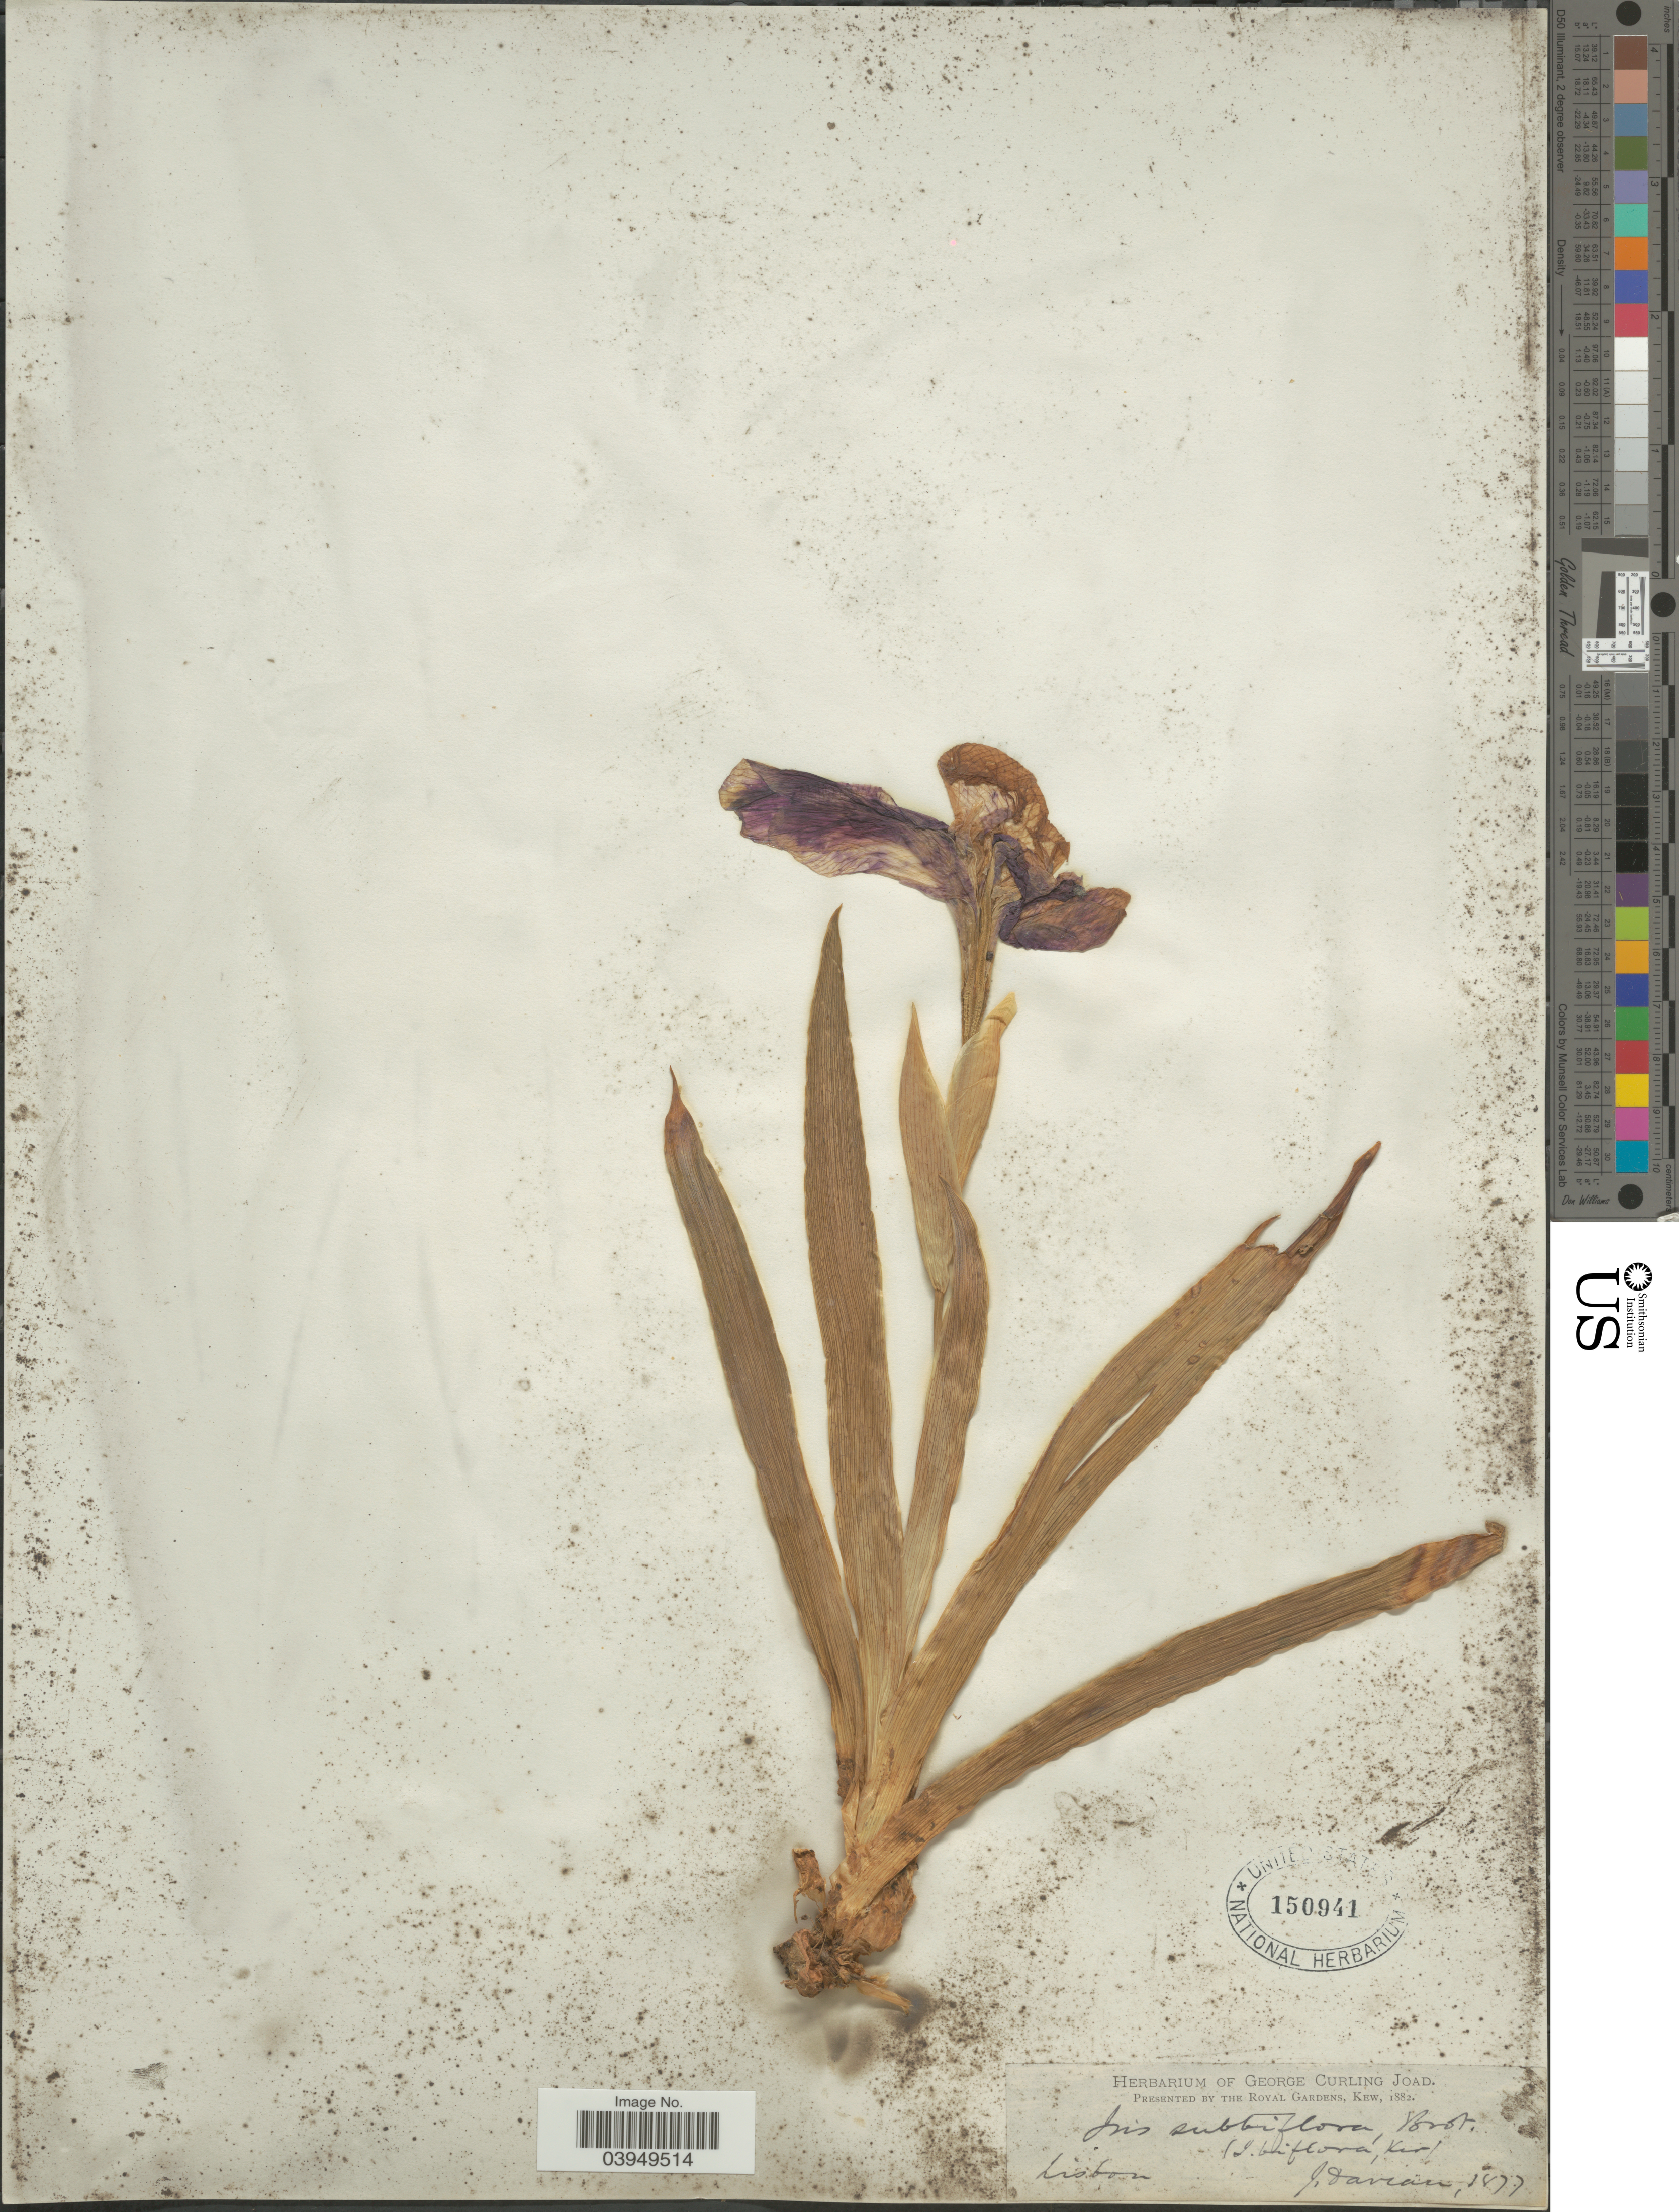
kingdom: Plantae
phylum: Tracheophyta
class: Liliopsida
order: Asparagales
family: Iridaceae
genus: Iris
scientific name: Iris subbiflora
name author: Brot.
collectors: J. Davian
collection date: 1877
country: Portugal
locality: Lisbon.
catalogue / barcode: US 150941